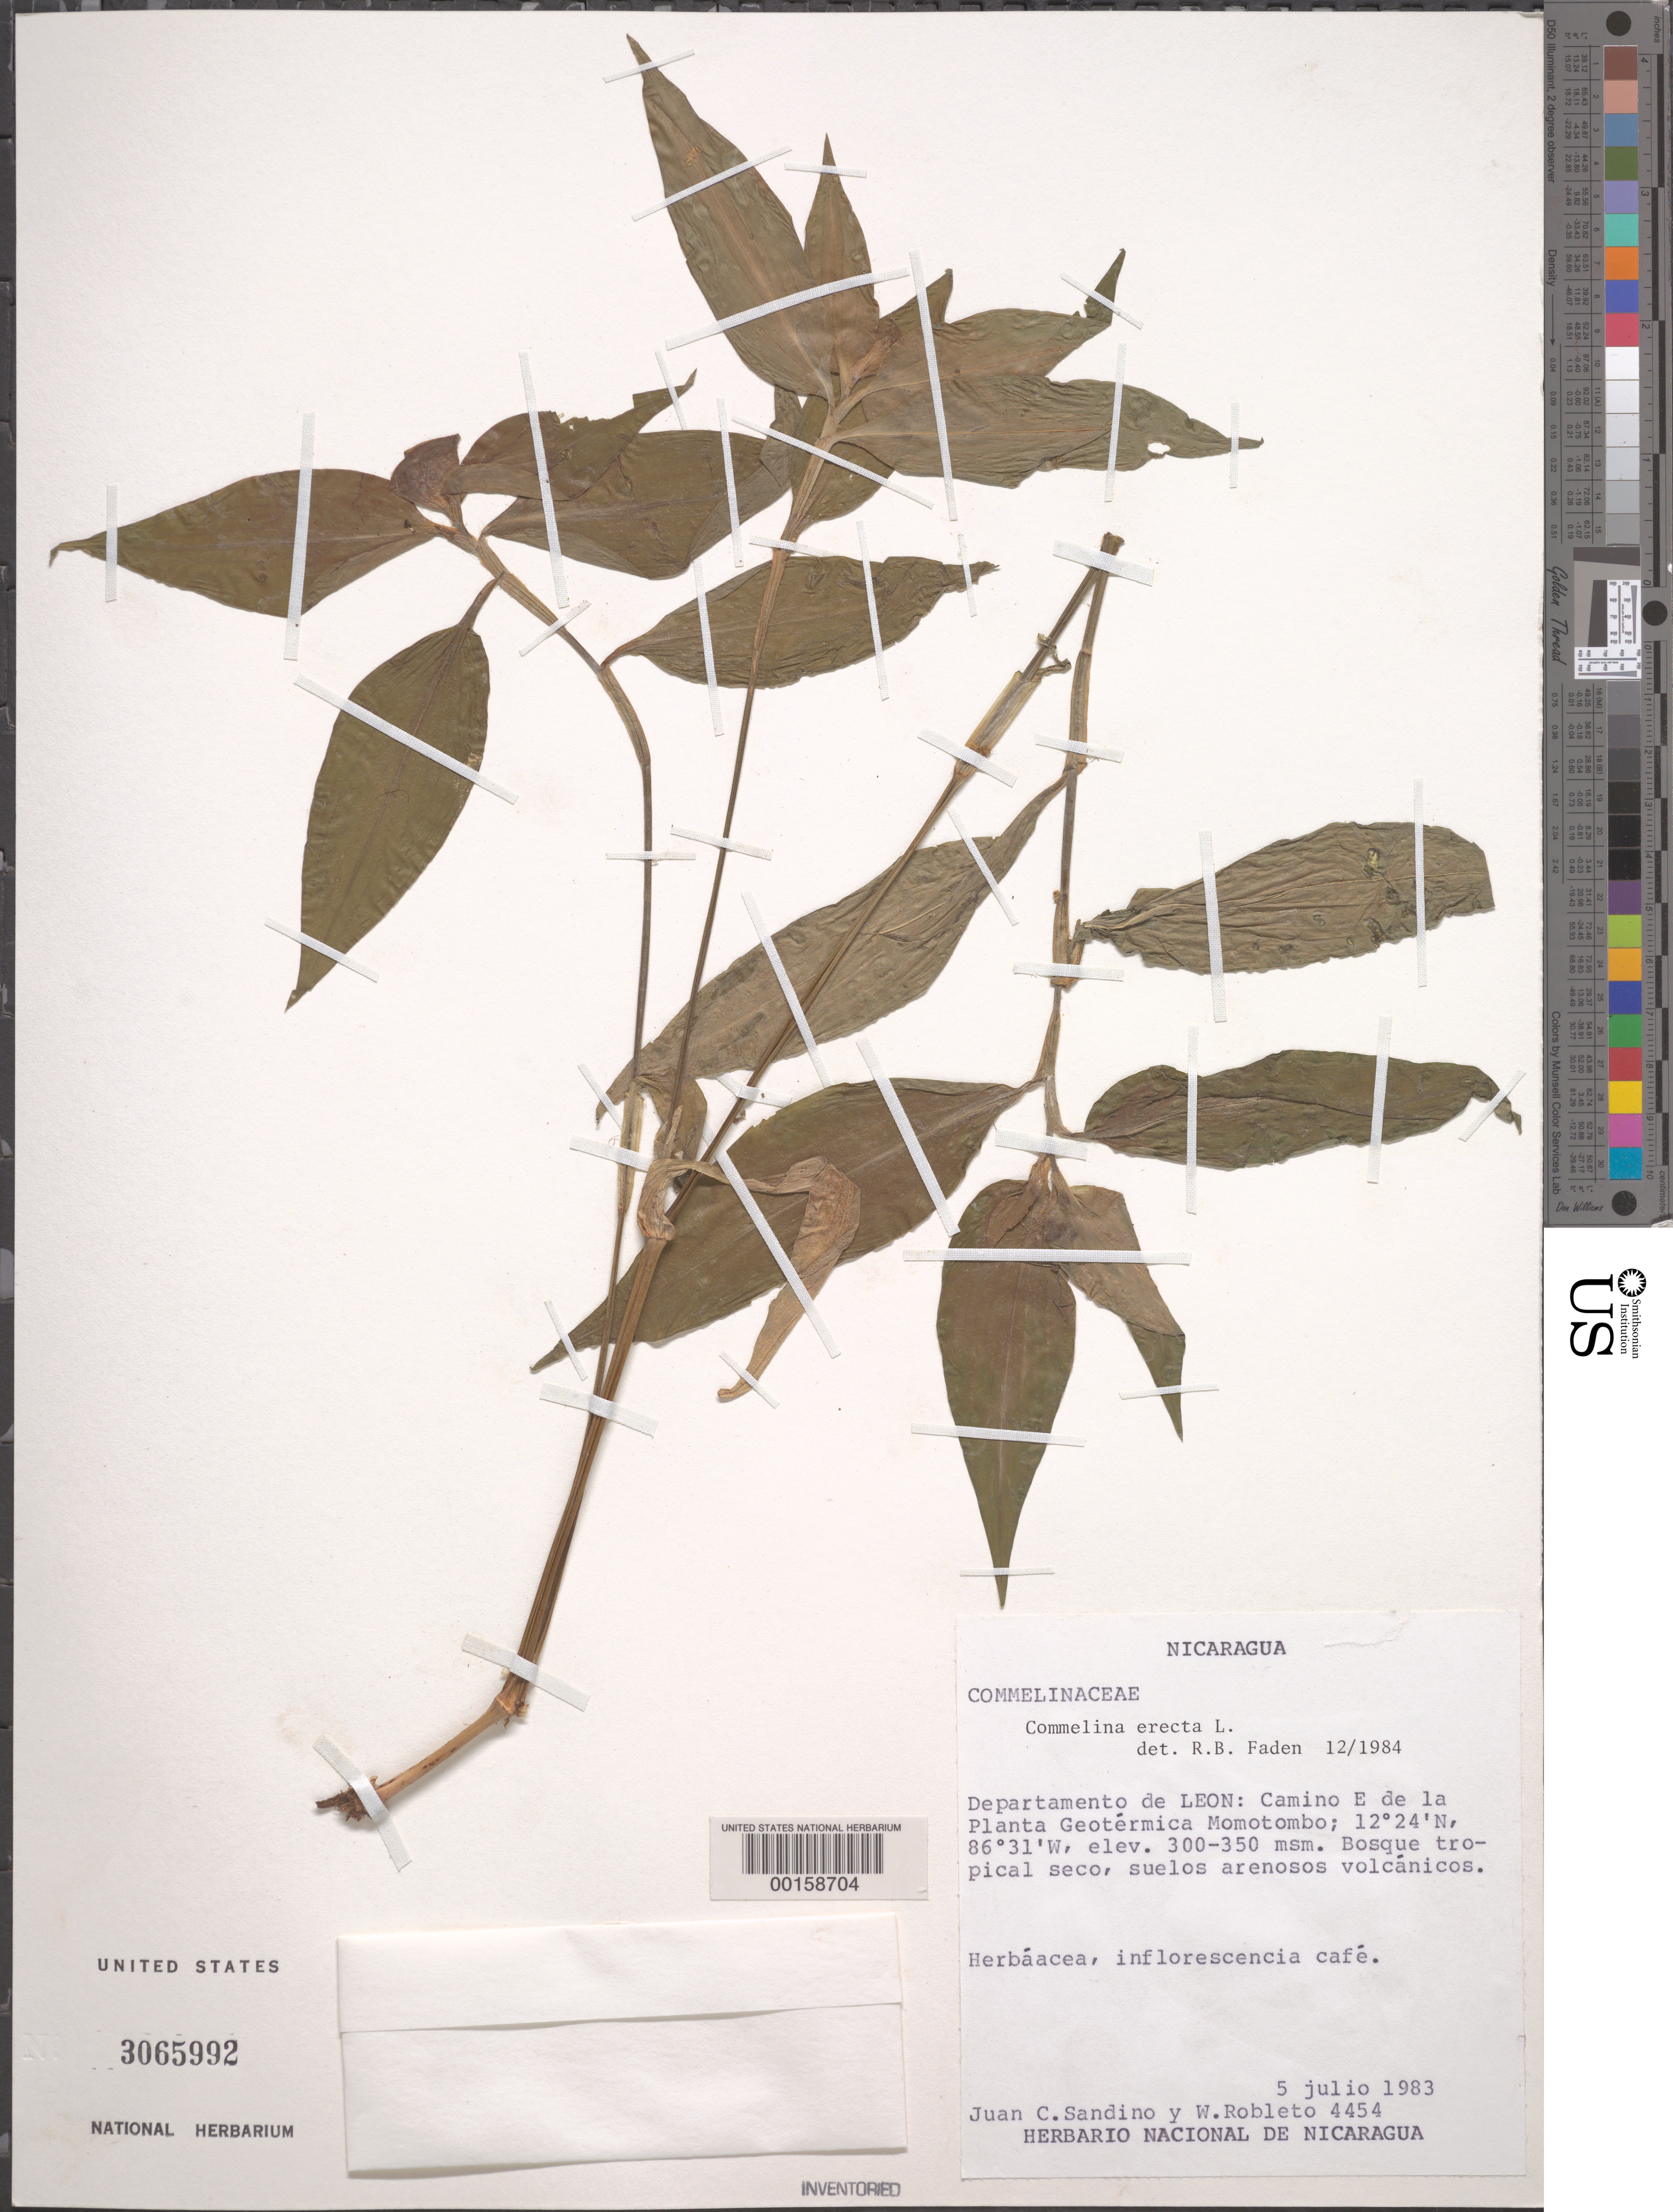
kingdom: Plantae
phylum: Tracheophyta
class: Liliopsida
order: Commelinales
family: Commelinaceae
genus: Commelina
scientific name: Commelina erecta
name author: L.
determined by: Faden, Robert B., (US), Smithsonian Institution - National Museum of Natural History (UNITED STATES)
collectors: J. Sandino & W. Robleto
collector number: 4454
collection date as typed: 05 Jul 1983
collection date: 1983-07-05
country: Nicaragua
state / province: León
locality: Rd. e. of planta geotermica momotombo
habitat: Sandy volcanic soil, tropical forest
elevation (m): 300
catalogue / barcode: US 3065992